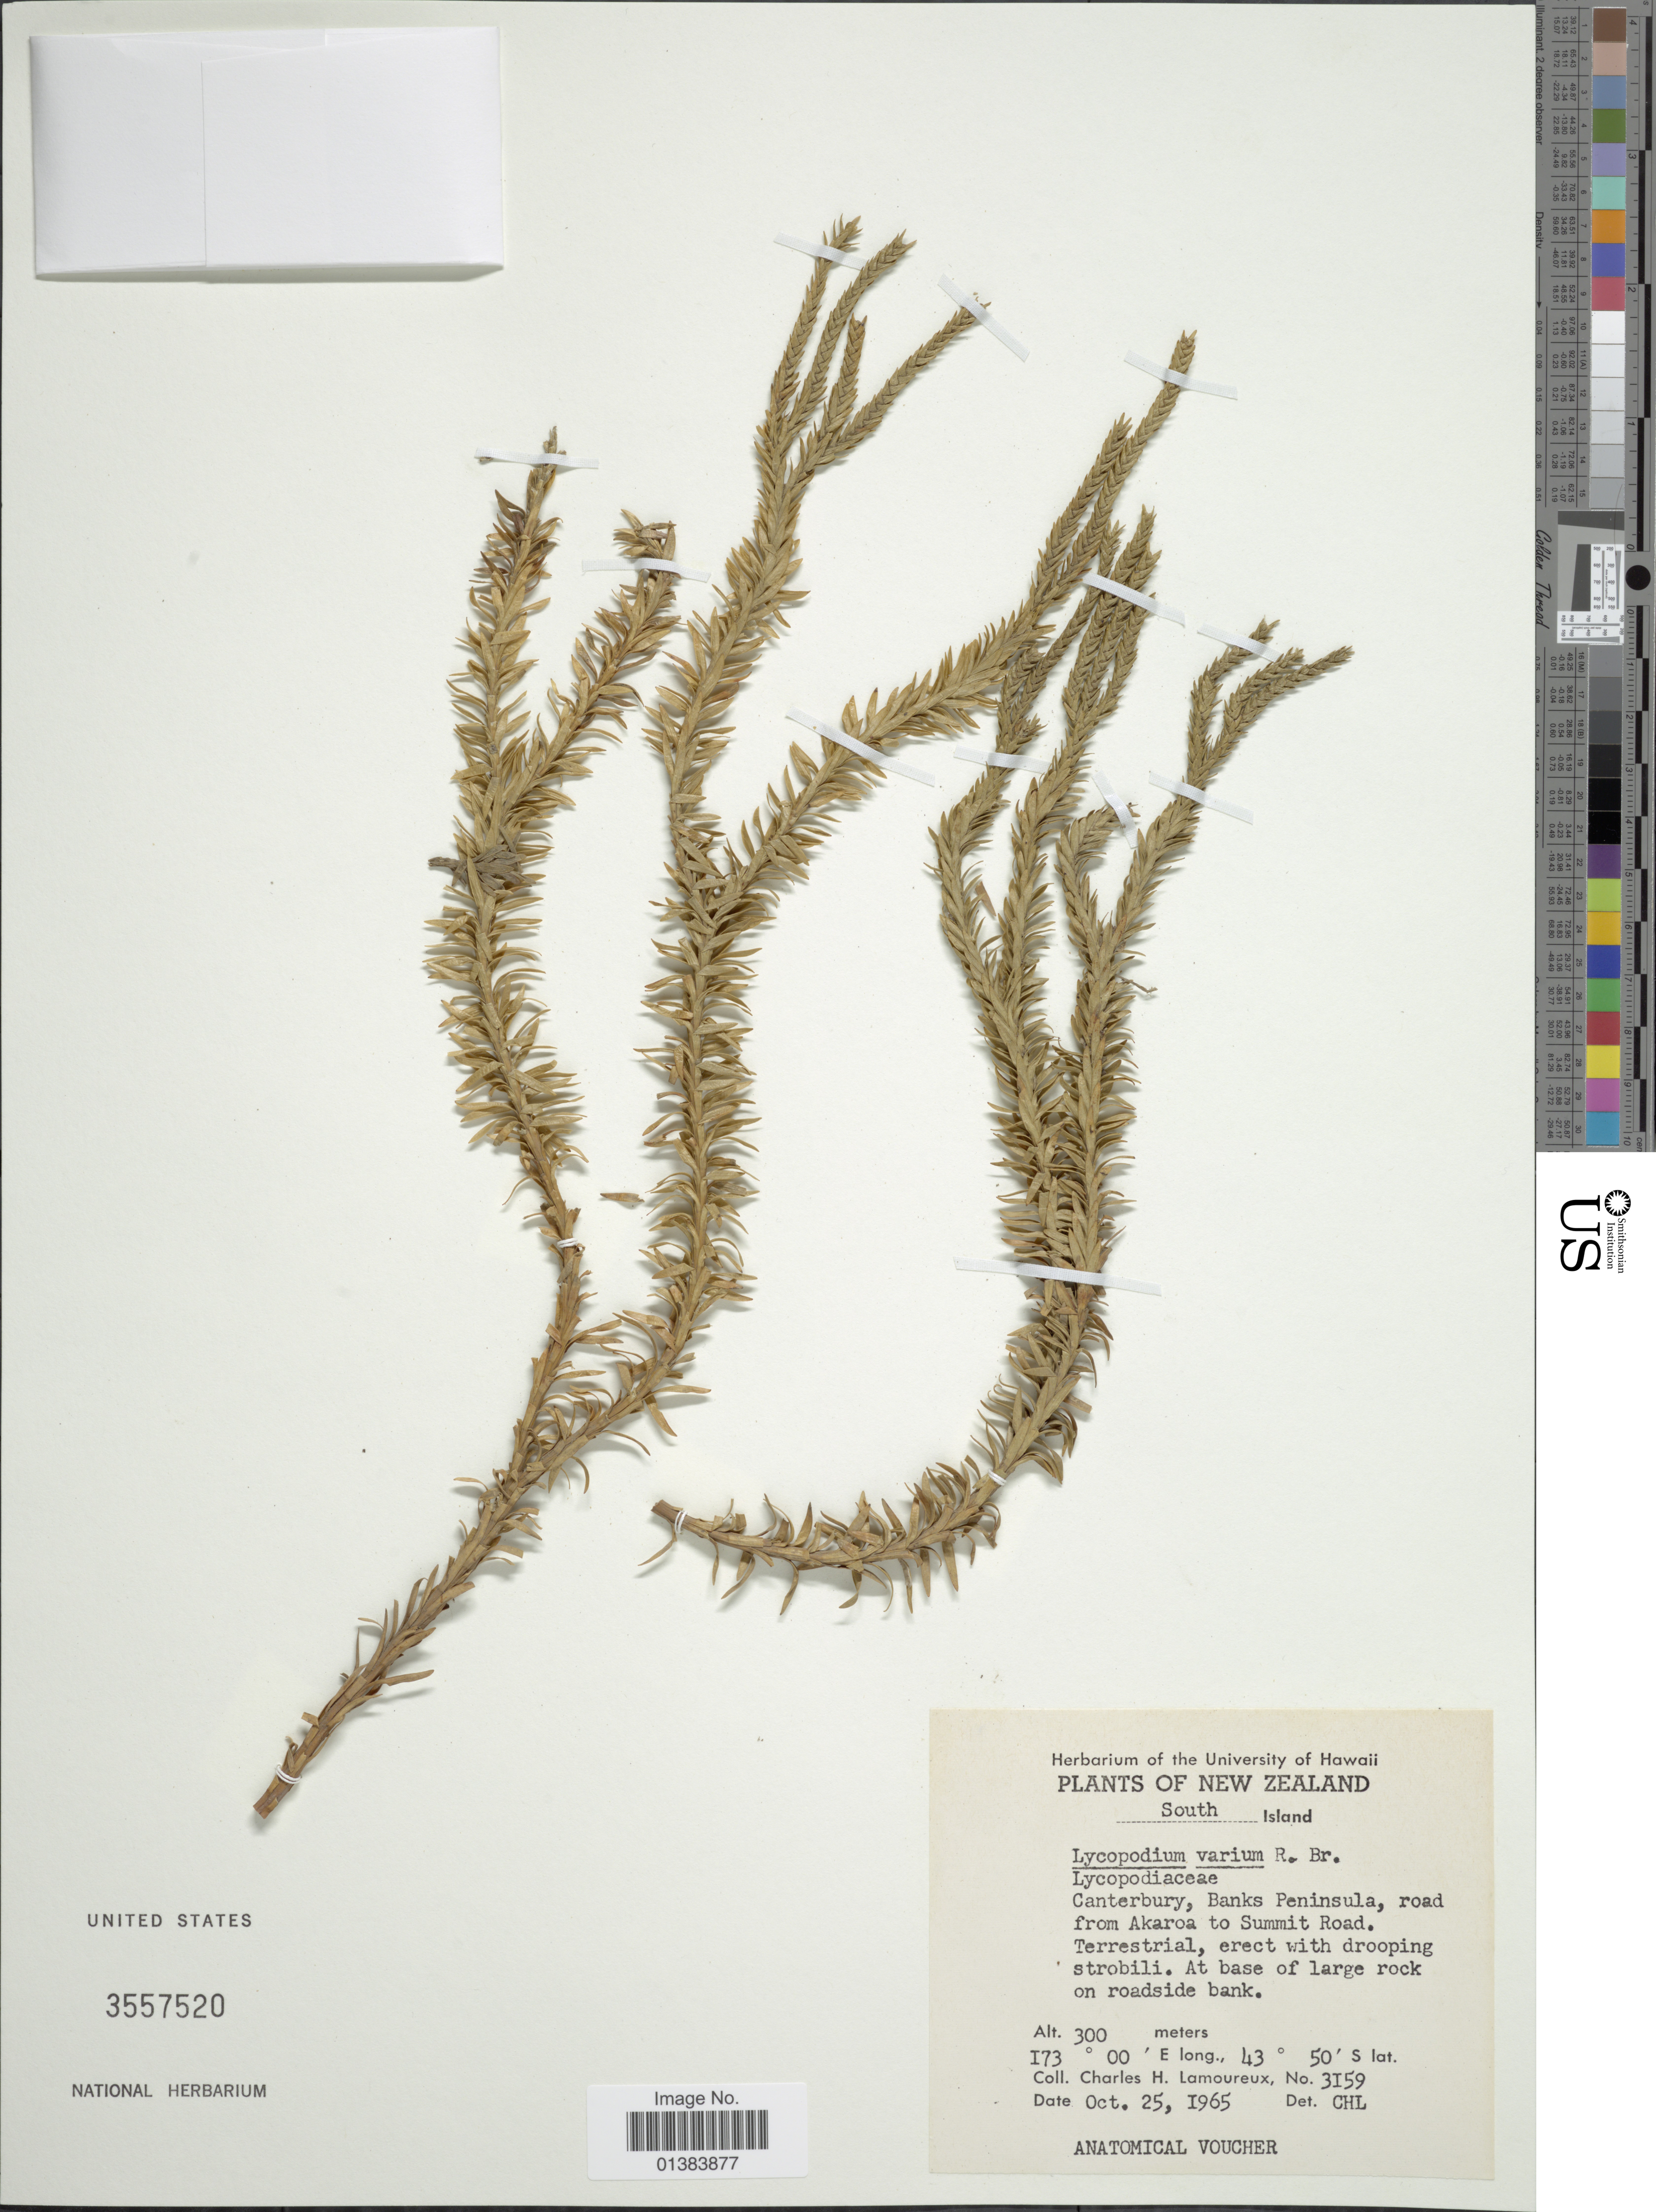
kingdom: Plantae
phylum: Tracheophyta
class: Lycopodiopsida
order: Lycopodiales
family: Lycopodiaceae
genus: Phlegmariurus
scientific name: Phlegmariurus varius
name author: (R. Br.) A. R. Field & Bostock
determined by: Field, A. R.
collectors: C. H. Lamoureux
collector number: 3159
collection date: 1965-10-25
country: New Zealand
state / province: Canterbury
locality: South Island, Banks Peninsula, road from Akaroa to Summit Road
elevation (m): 300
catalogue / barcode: US 3557520